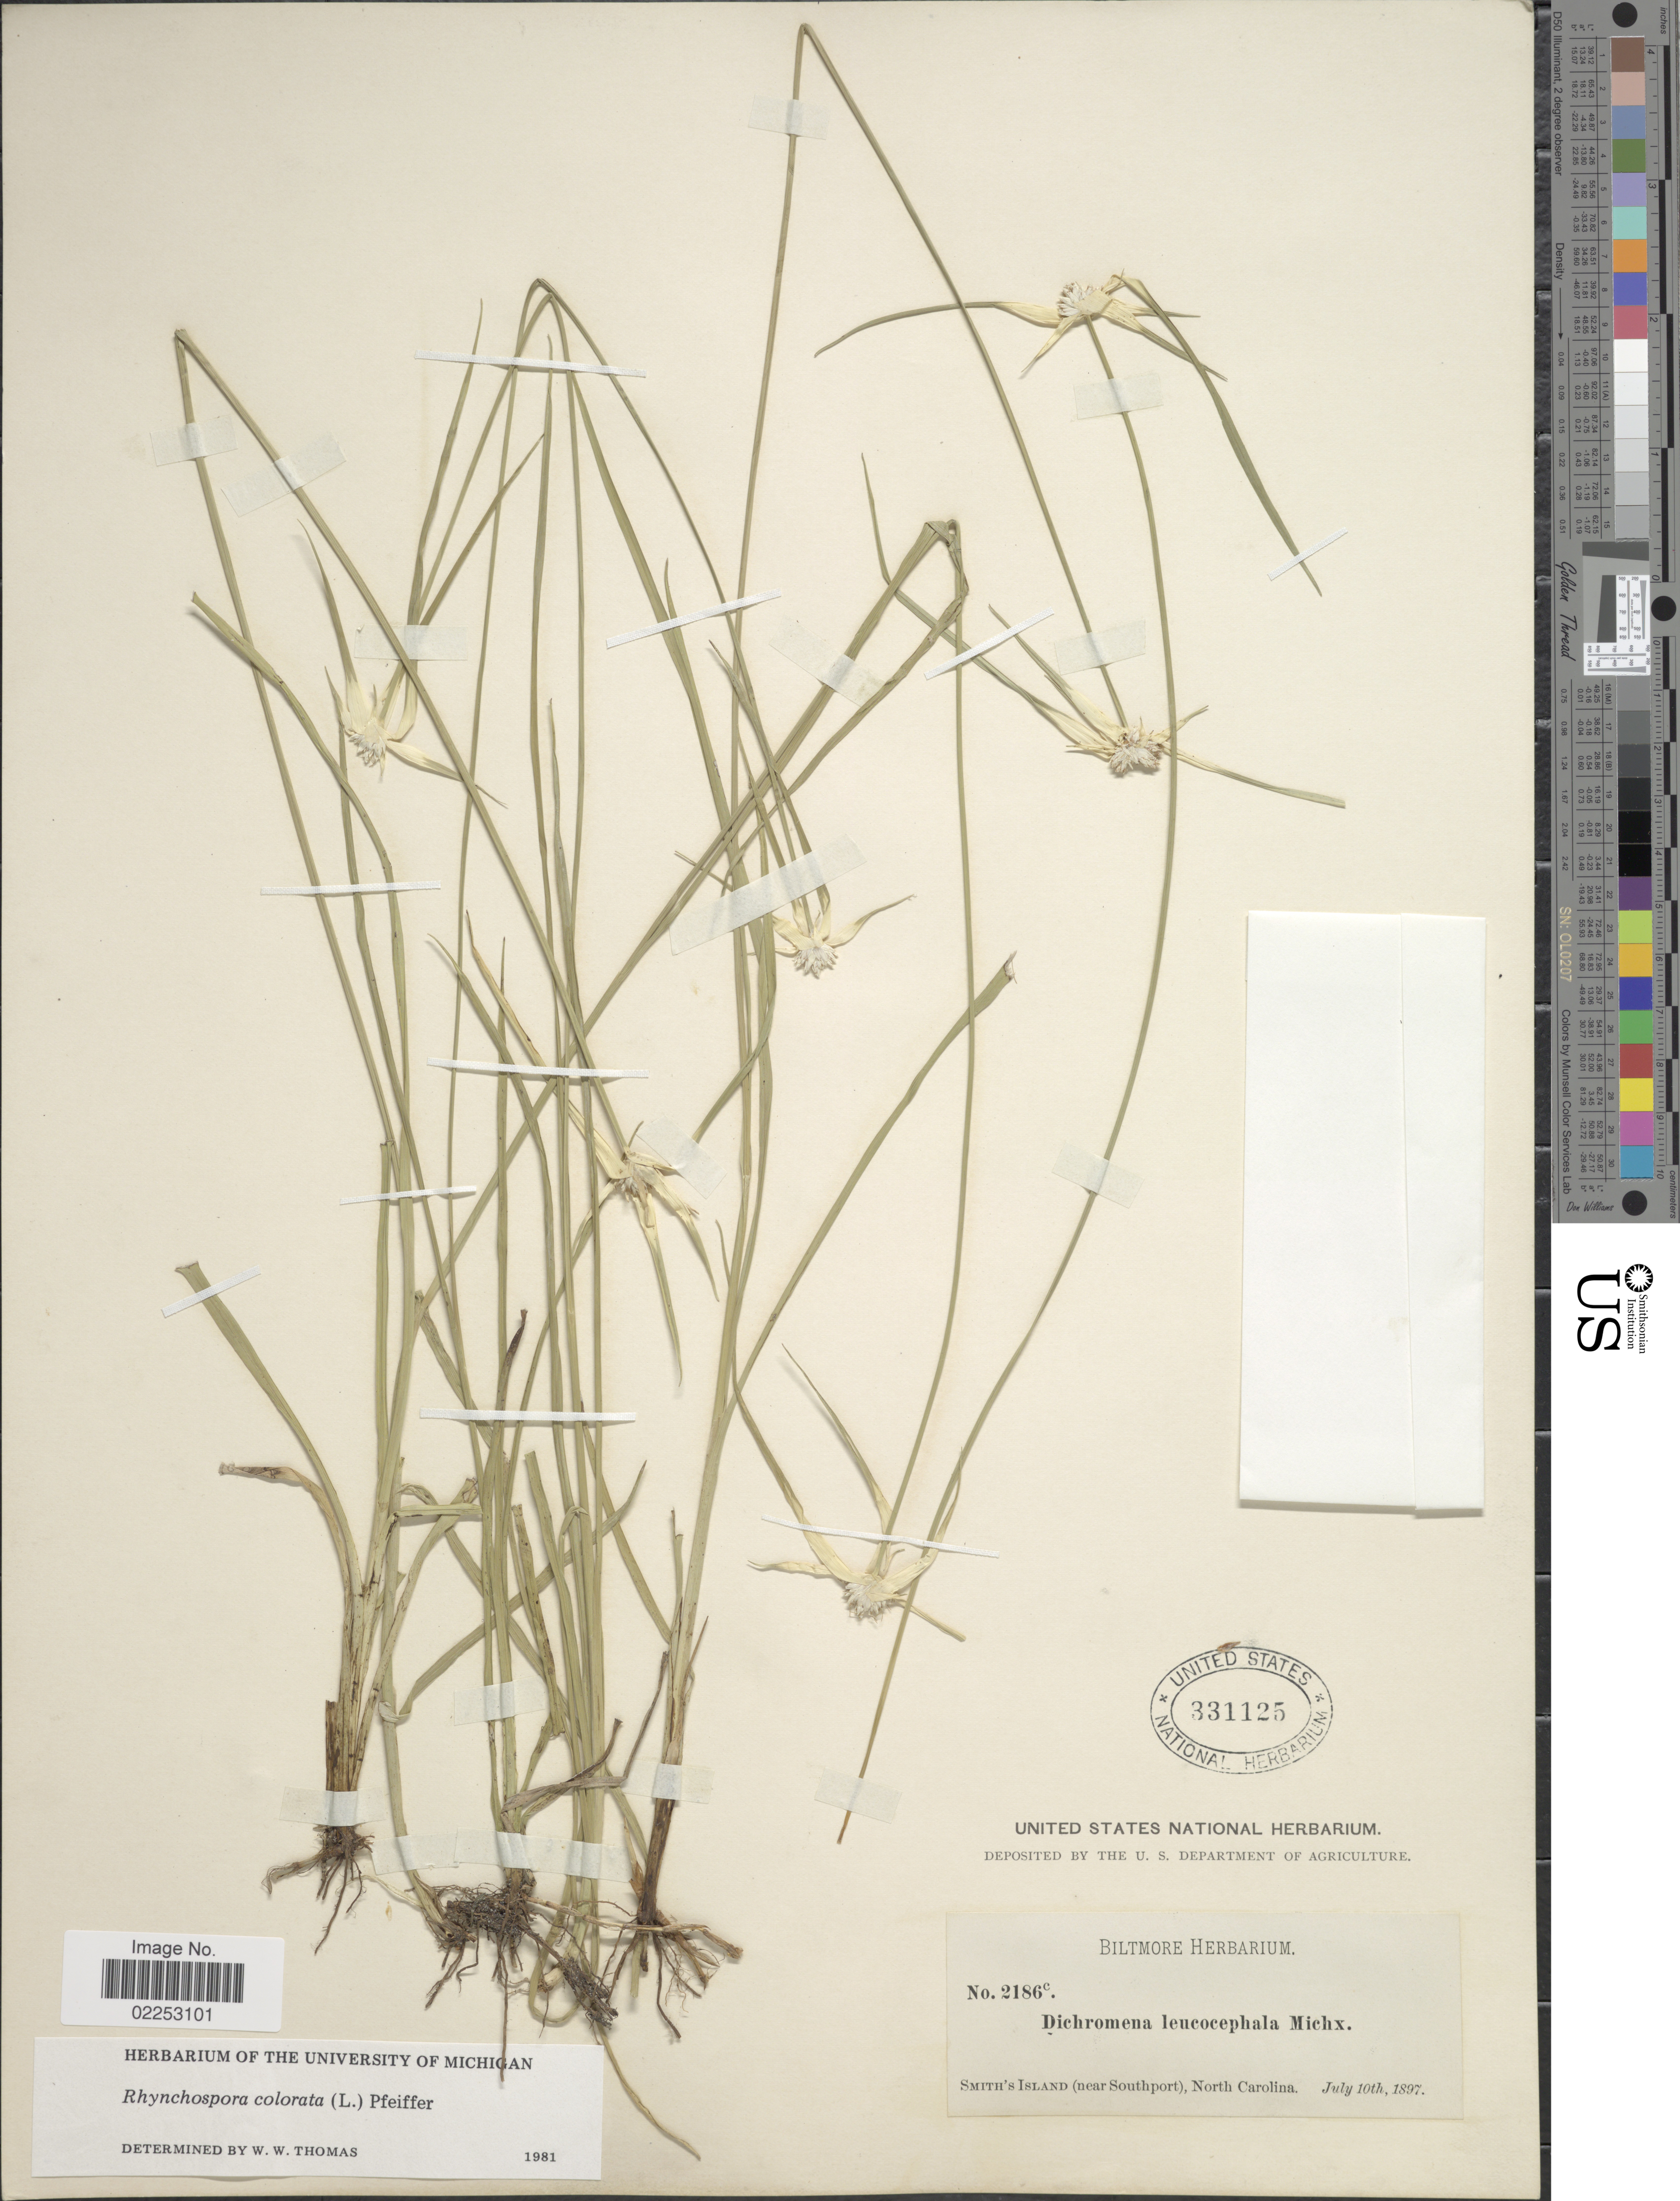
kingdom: Plantae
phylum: Tracheophyta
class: Liliopsida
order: Poales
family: Cyperaceae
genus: Rhynchospora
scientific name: Rhynchospora colorata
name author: (L.) H. Pfeiff.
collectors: ex herb. Biltmore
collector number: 2186c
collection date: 1897-07-10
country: United States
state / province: North Carolina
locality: Smith's Island (near Southport)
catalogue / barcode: US 331125